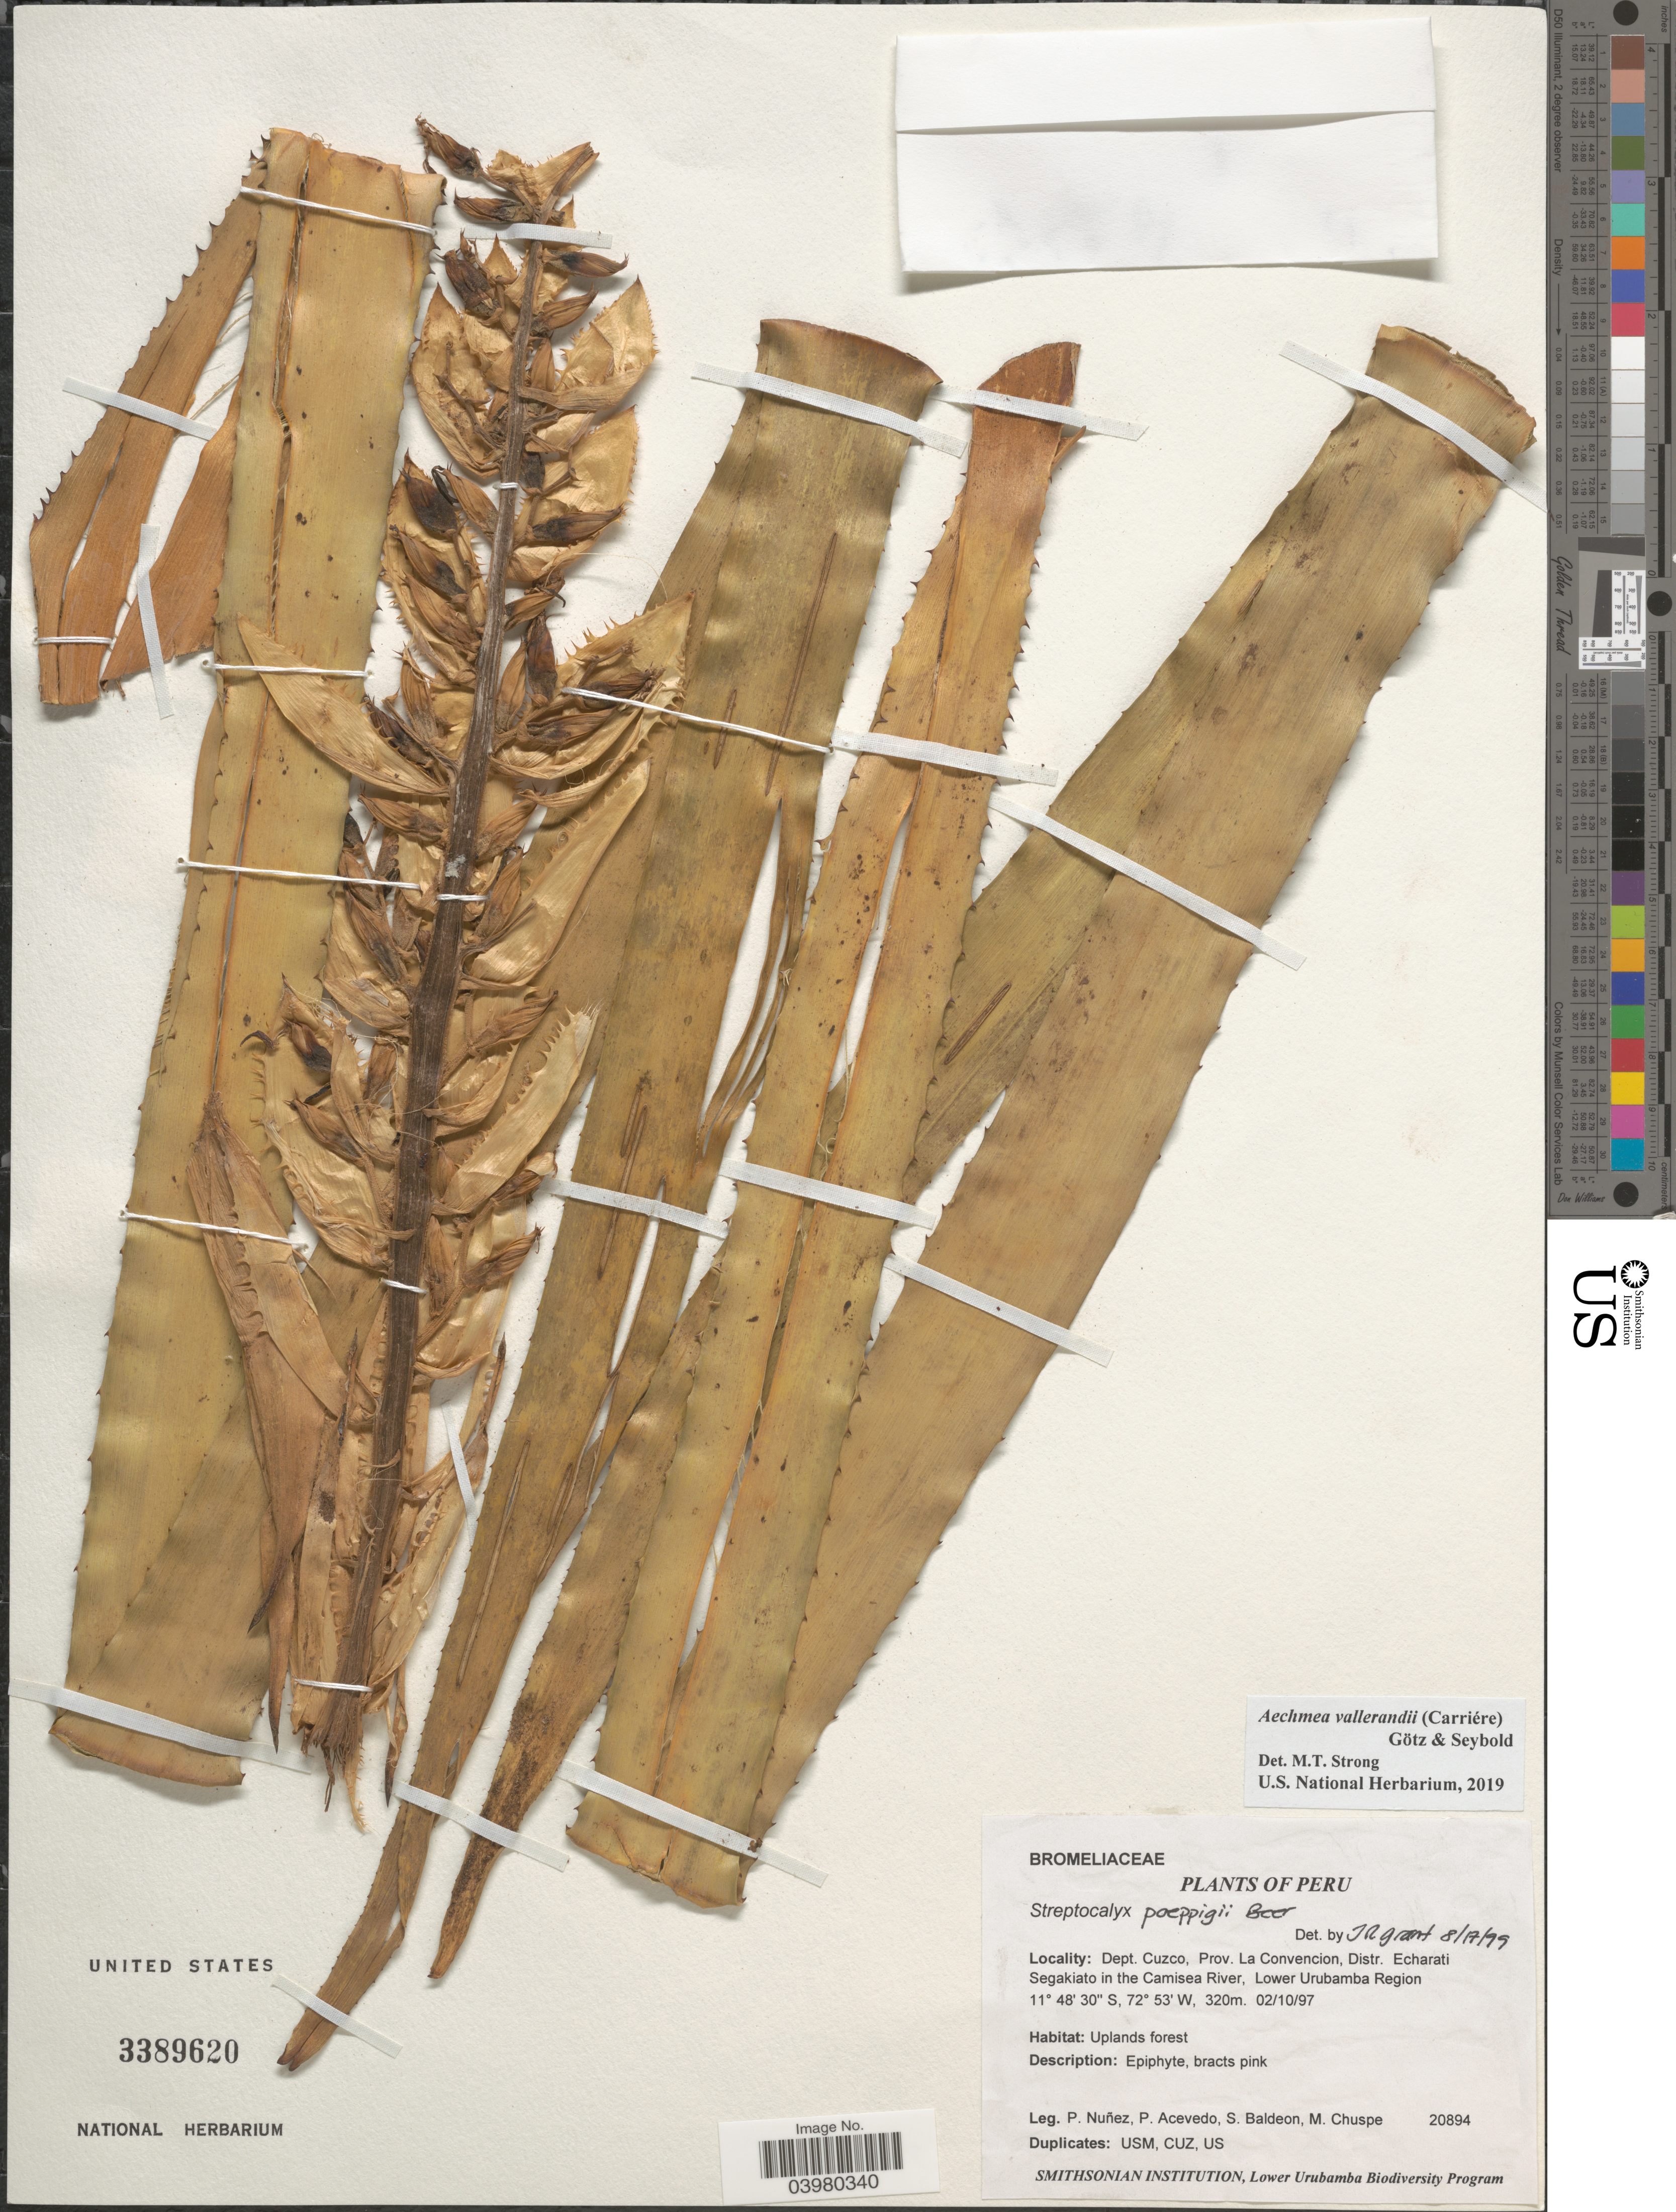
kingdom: Plantae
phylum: Tracheophyta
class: Liliopsida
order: Poales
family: Bromeliaceae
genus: Aechmea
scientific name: Aechmea vallerandii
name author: (Carrière) Erhardt et al.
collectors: P. Nuñez V., P. Acevedo-Rodr., S. Baldeon & M. Chuspe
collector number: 20894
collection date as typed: Transcribed d/m/y: 2/10/97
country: Peru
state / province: Cusco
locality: Dept. Cuzco, Prov. La Convencion, Distr. Echarati Segakiato in the Camisea River, Lower Urubamba Region.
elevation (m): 320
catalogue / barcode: US 3389620